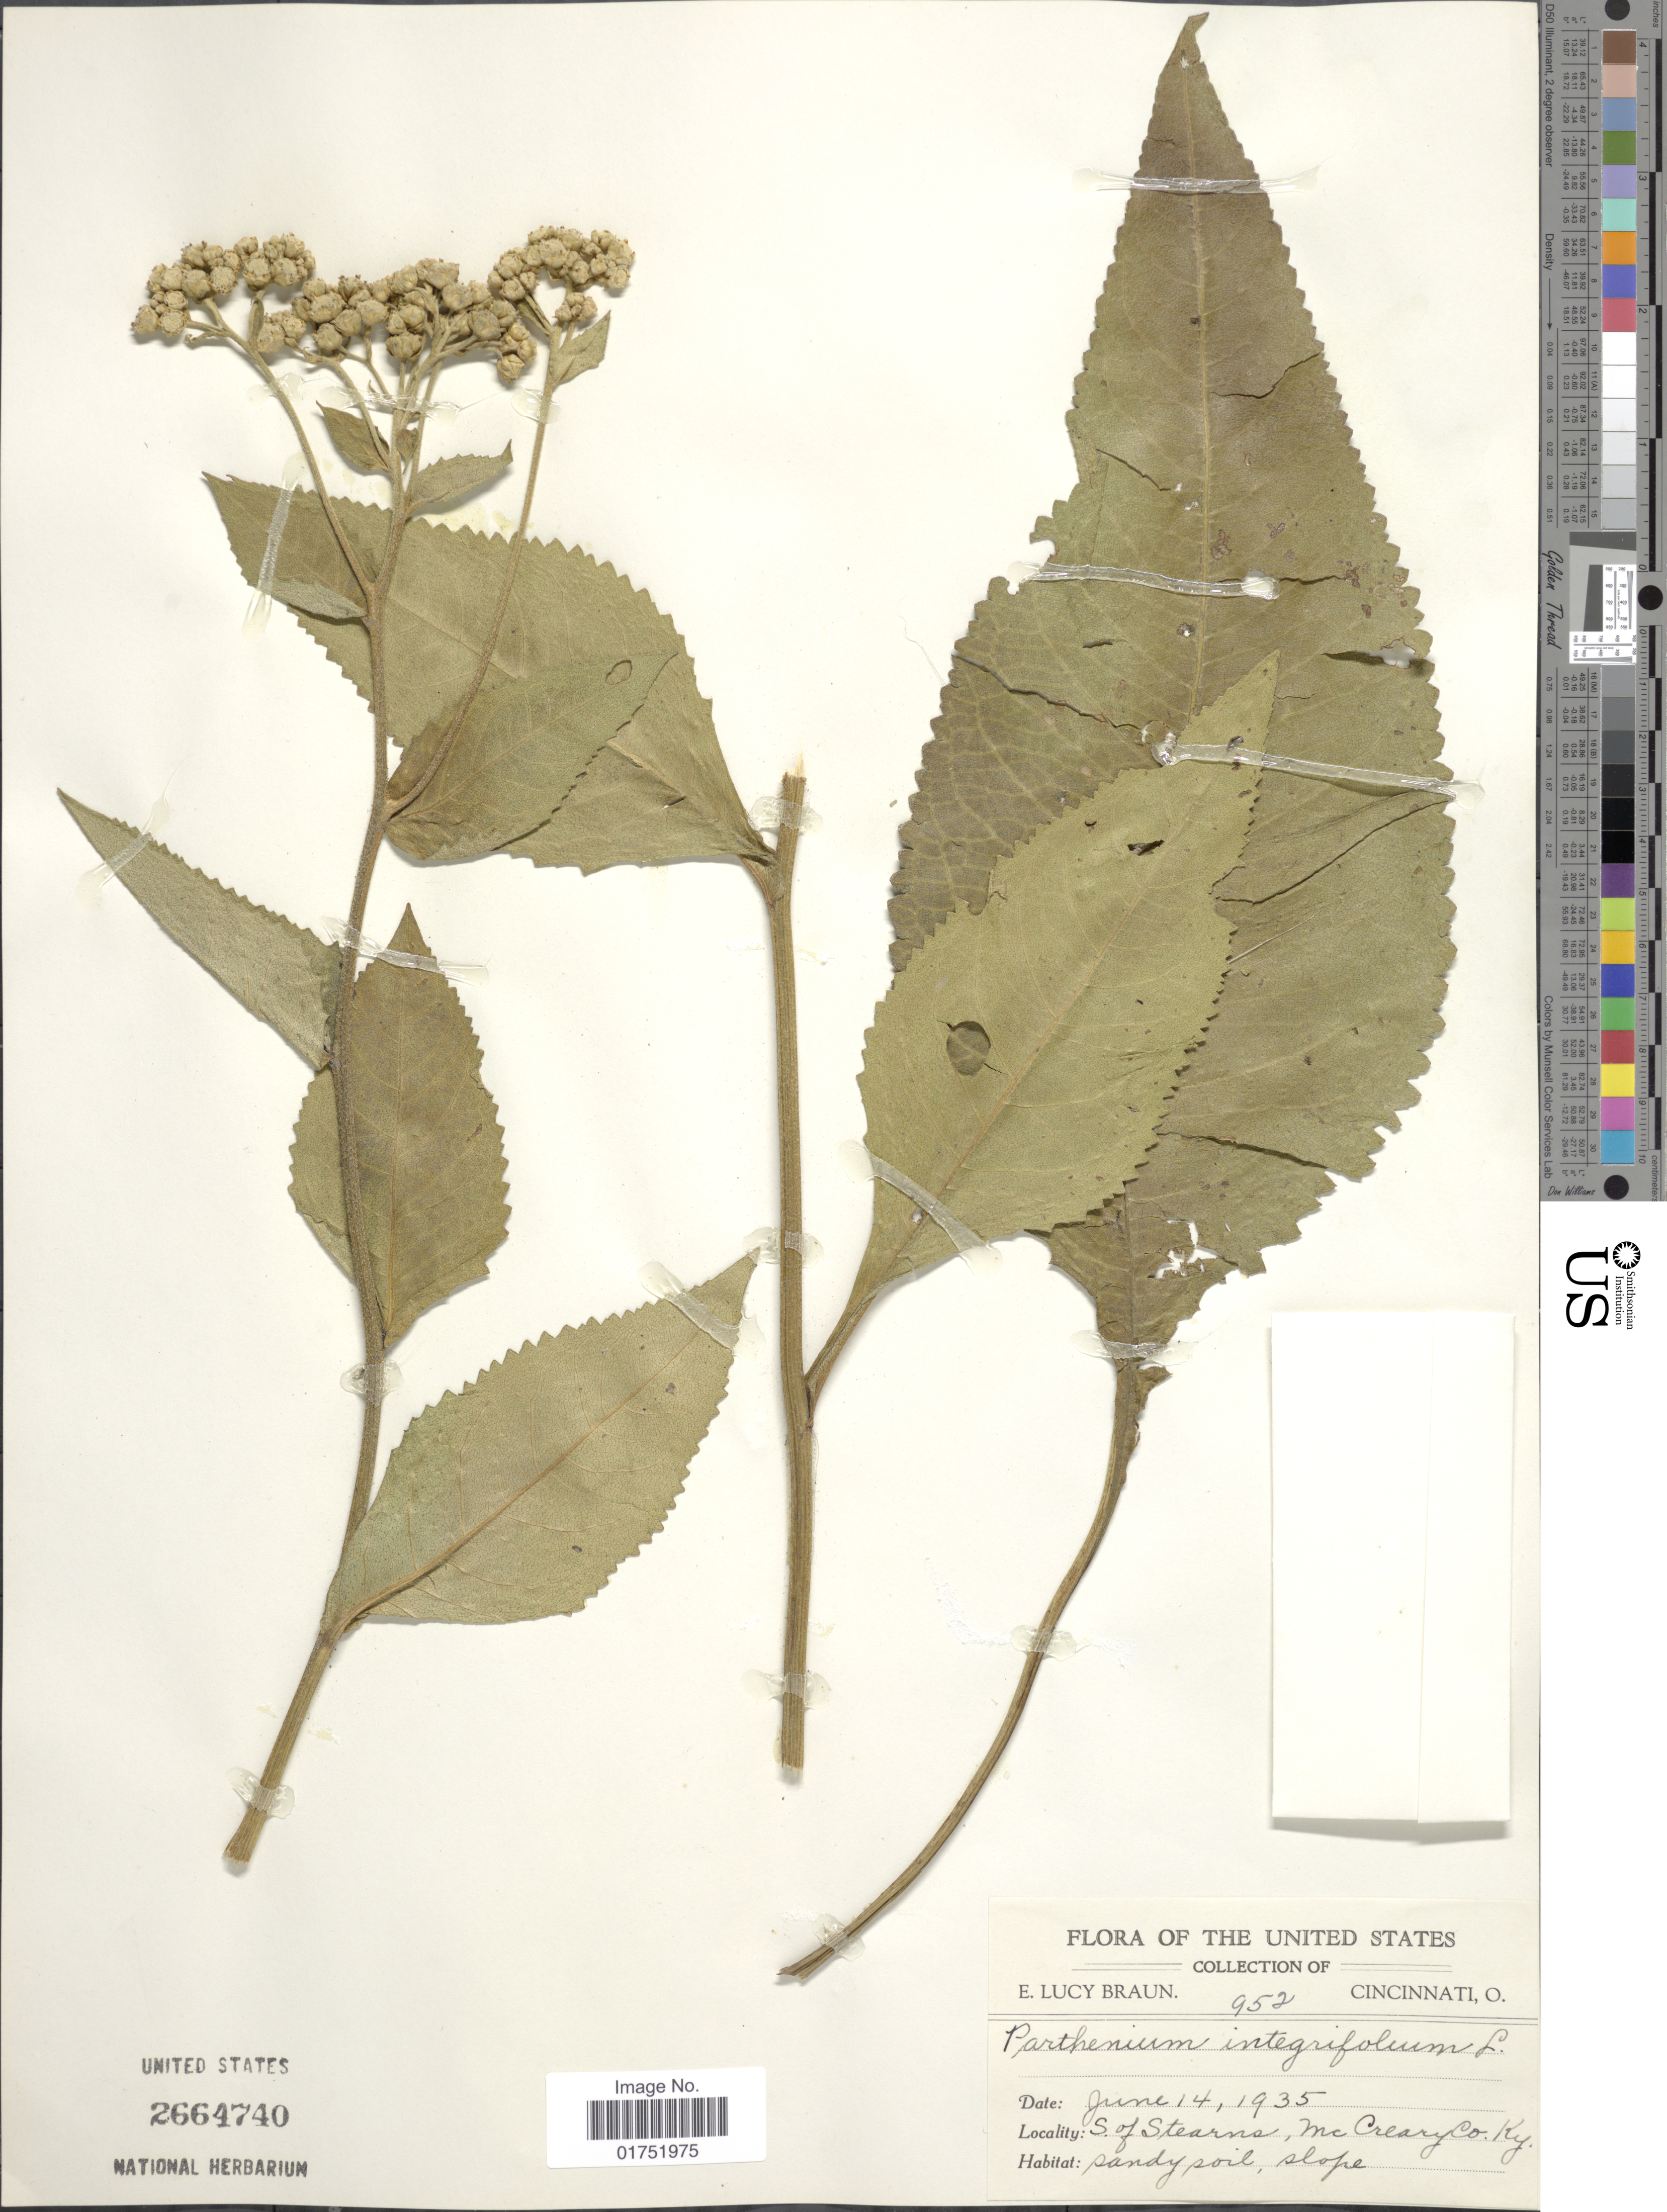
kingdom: Plantae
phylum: Tracheophyta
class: Magnoliopsida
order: Asterales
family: Asteraceae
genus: Parthenium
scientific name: Parthenium integrifolium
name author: L.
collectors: E. L. Braun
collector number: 952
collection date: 1935-06-14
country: United States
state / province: Kentucky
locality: The United States, S. of Stearns, McCreary Co., Ky.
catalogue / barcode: US 2664740